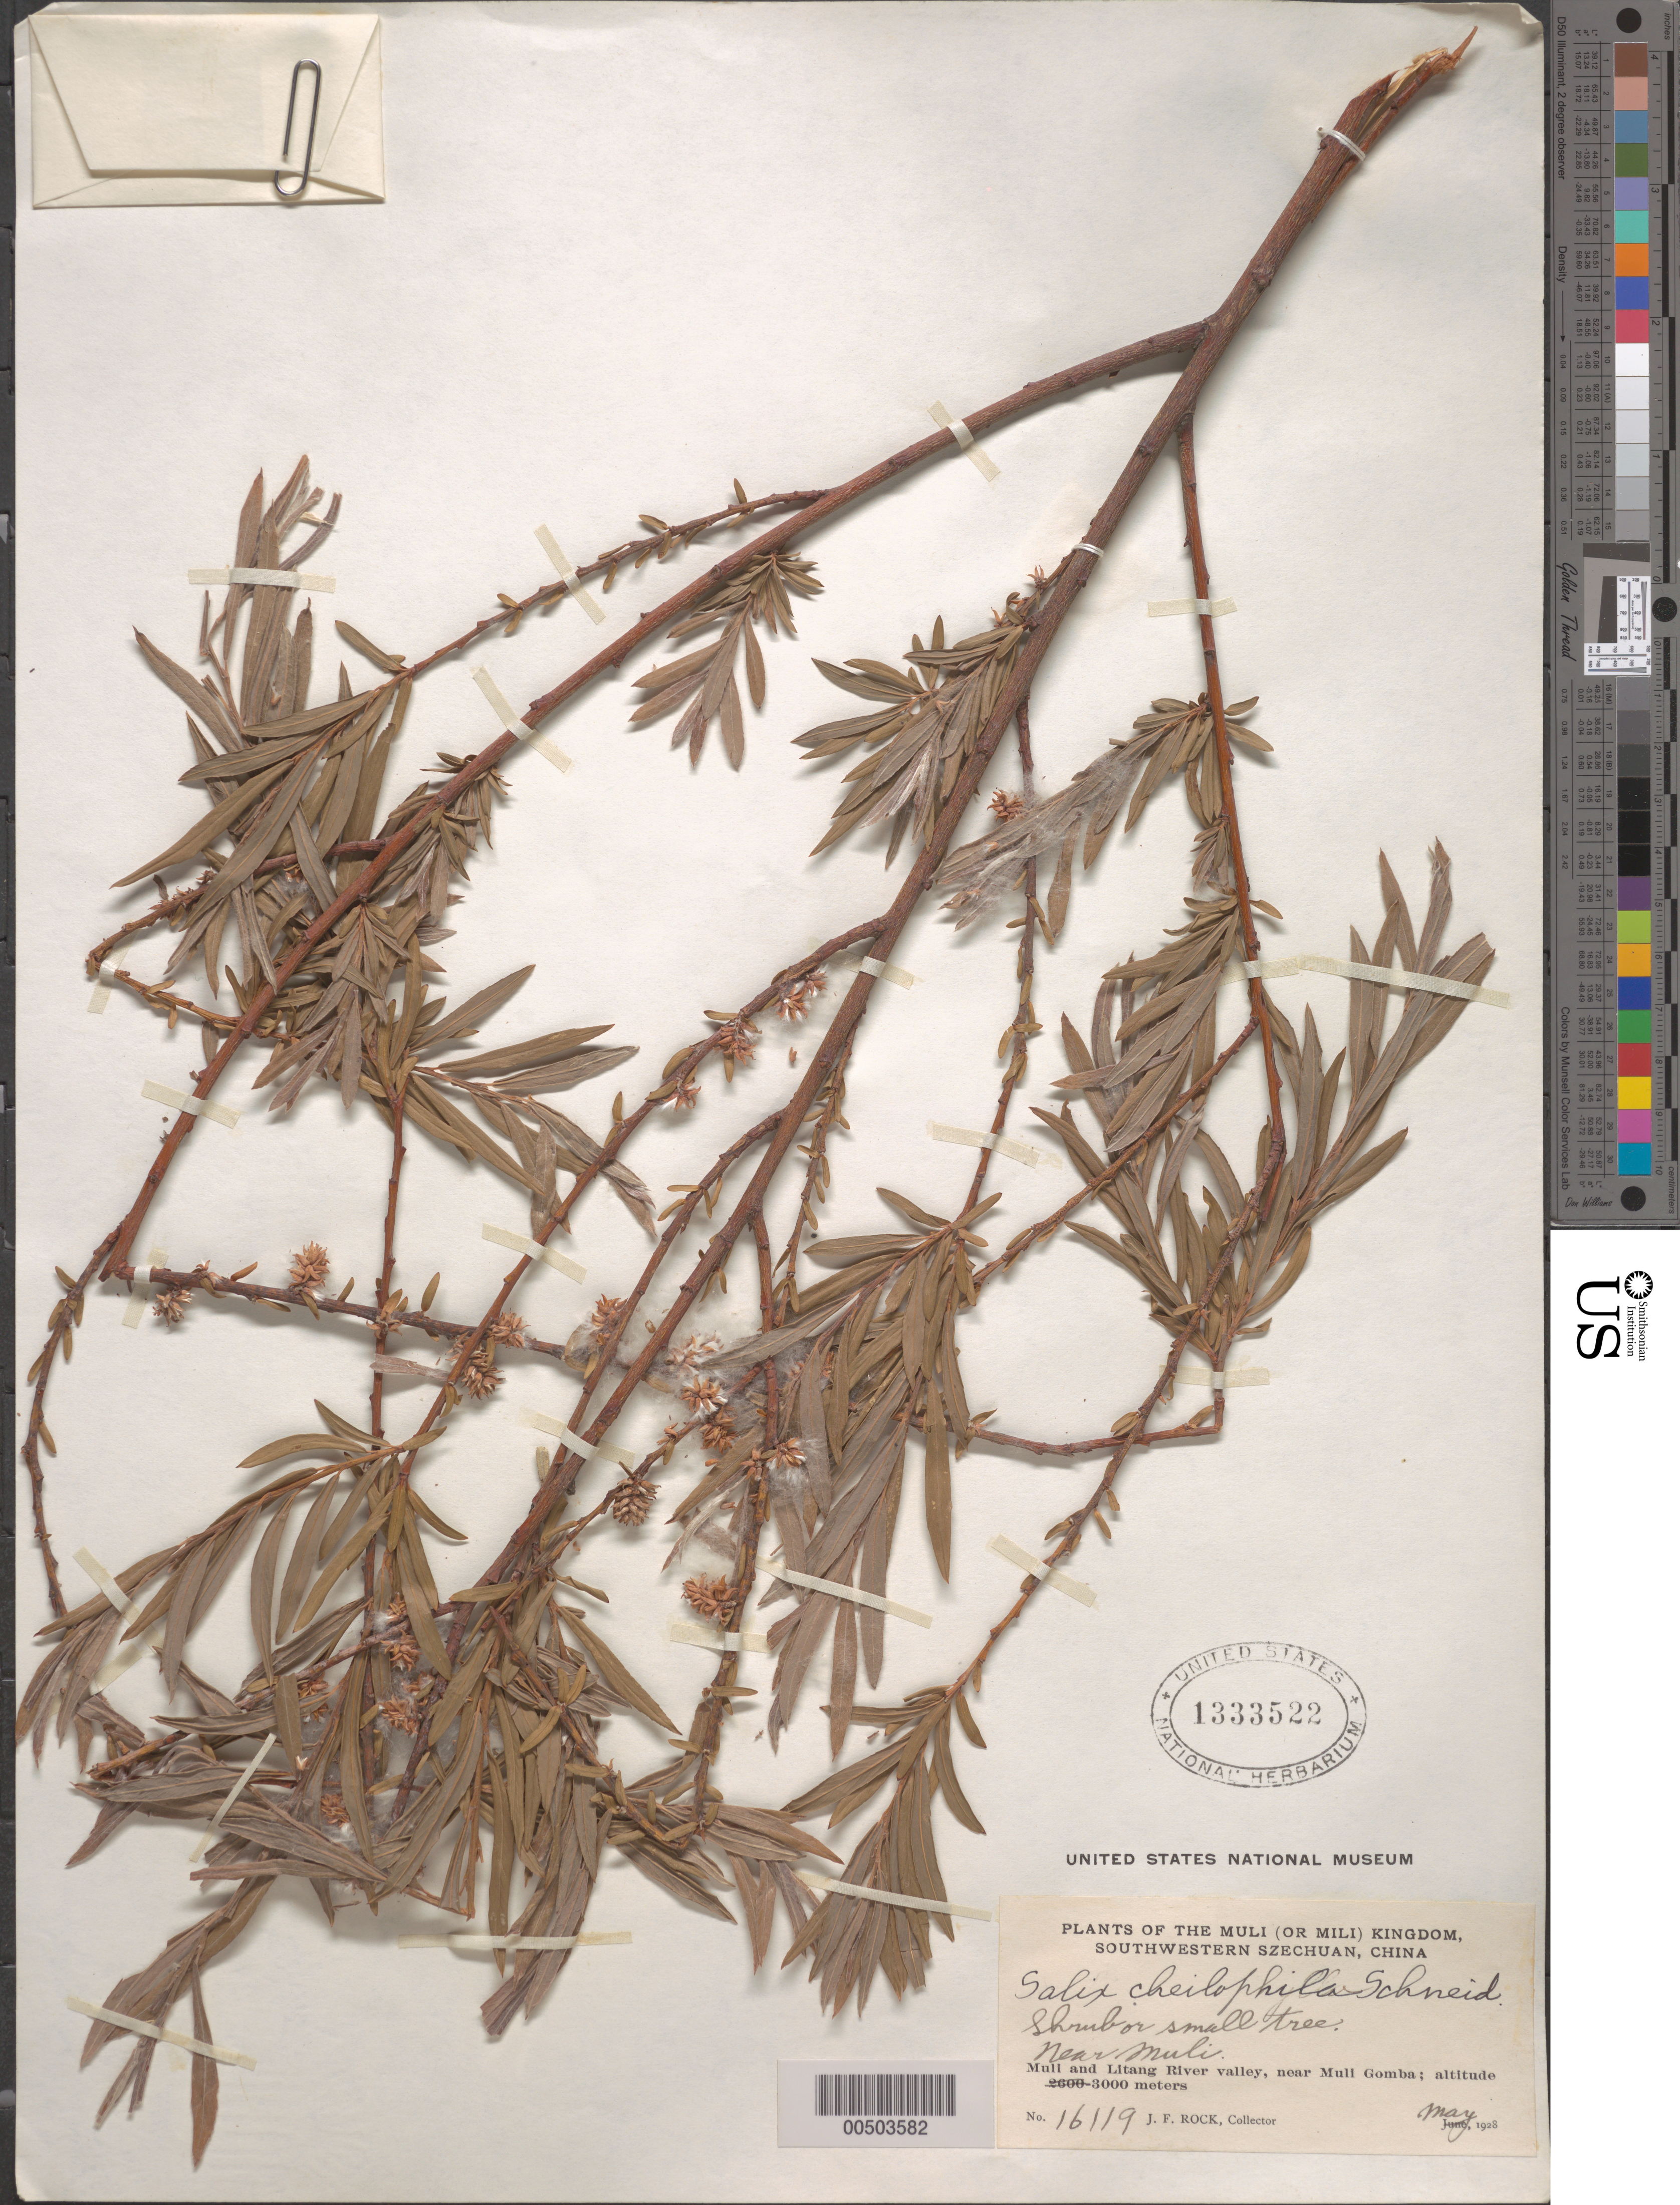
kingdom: Plantae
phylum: Tracheophyta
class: Magnoliopsida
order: Malpighiales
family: Salicaceae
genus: Salix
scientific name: Salix cheilophila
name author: C.K. Schneid. in Sarg.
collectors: J. F. Rock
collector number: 16119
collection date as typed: May 1928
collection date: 1928-05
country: China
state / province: Sichuan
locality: Muli and Litang River valley, near Muli Gomba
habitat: Shrub or small tree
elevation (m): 3000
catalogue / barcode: US 1333522